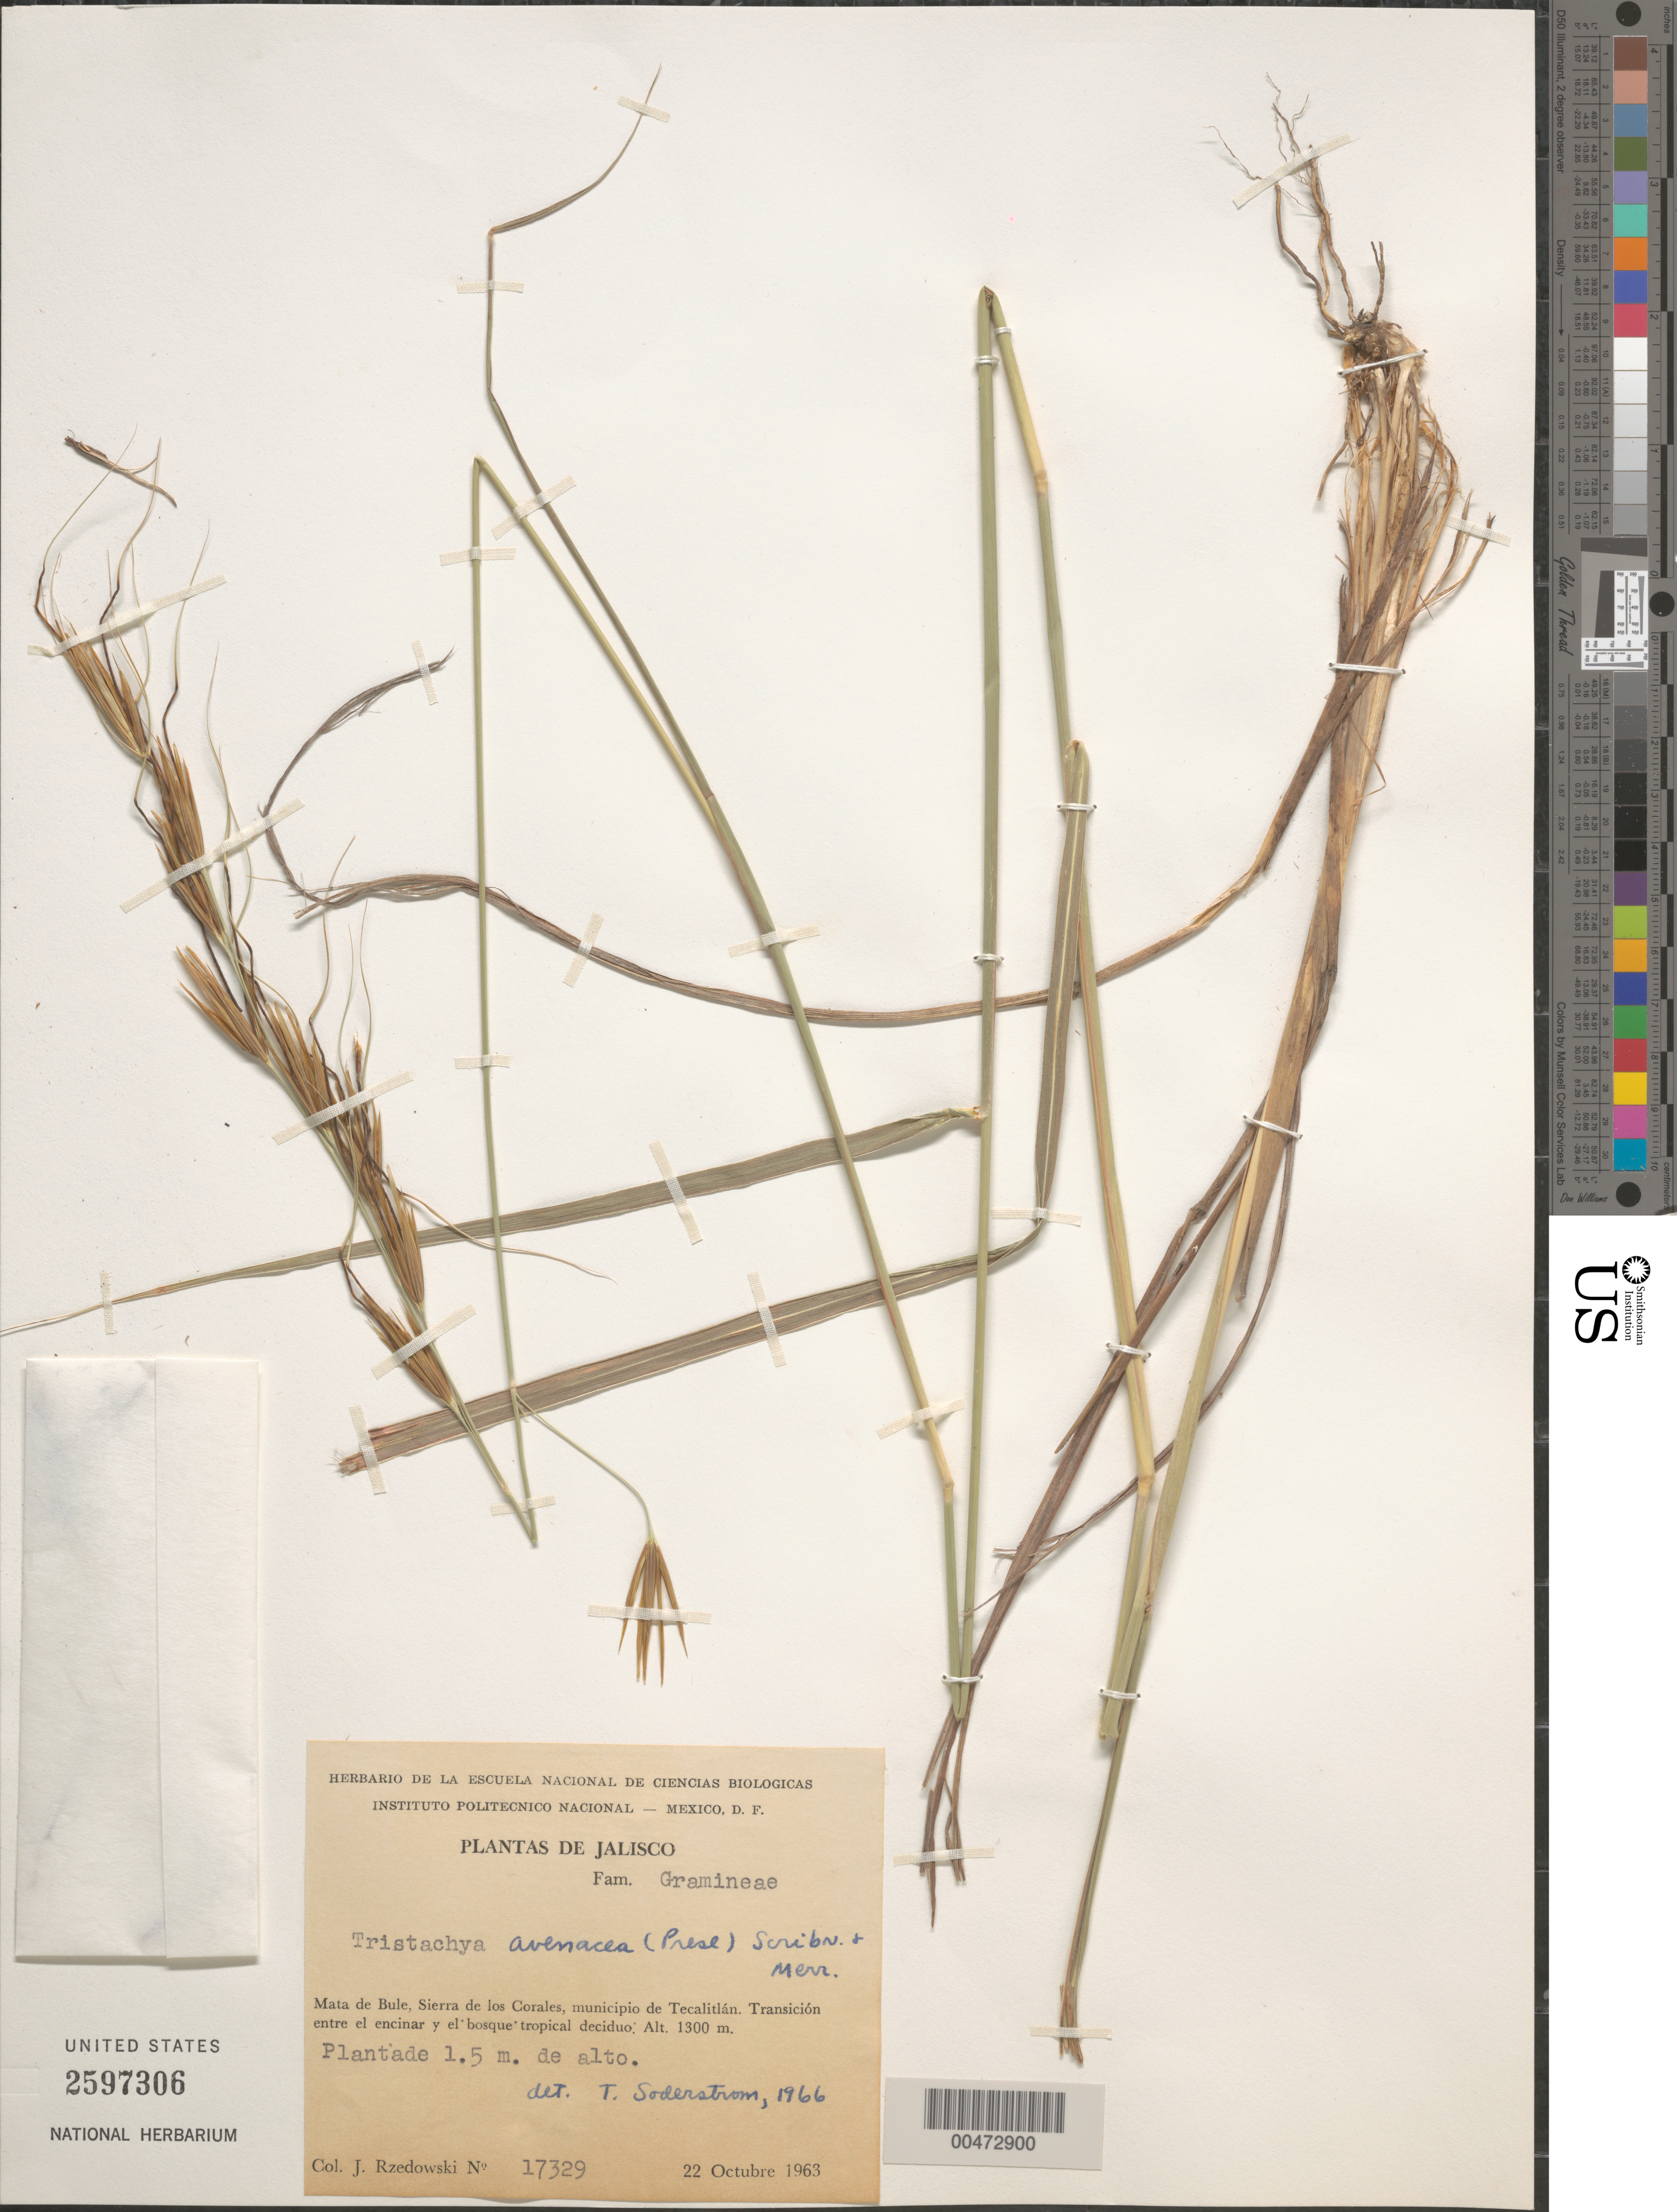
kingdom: Plantae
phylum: Tracheophyta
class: Liliopsida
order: Poales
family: Poaceae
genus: Tristachya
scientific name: Tristachya avenacea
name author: Scribn. & Merr.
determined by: Soderstrom, T. R.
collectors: J. Rzedowski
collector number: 17329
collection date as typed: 22 Oct 1963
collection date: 1963-10-22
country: Mexico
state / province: Jalisco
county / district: Tecalitlán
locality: Mata de Bule, Sierra de los Corales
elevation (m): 1300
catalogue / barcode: US 2597306